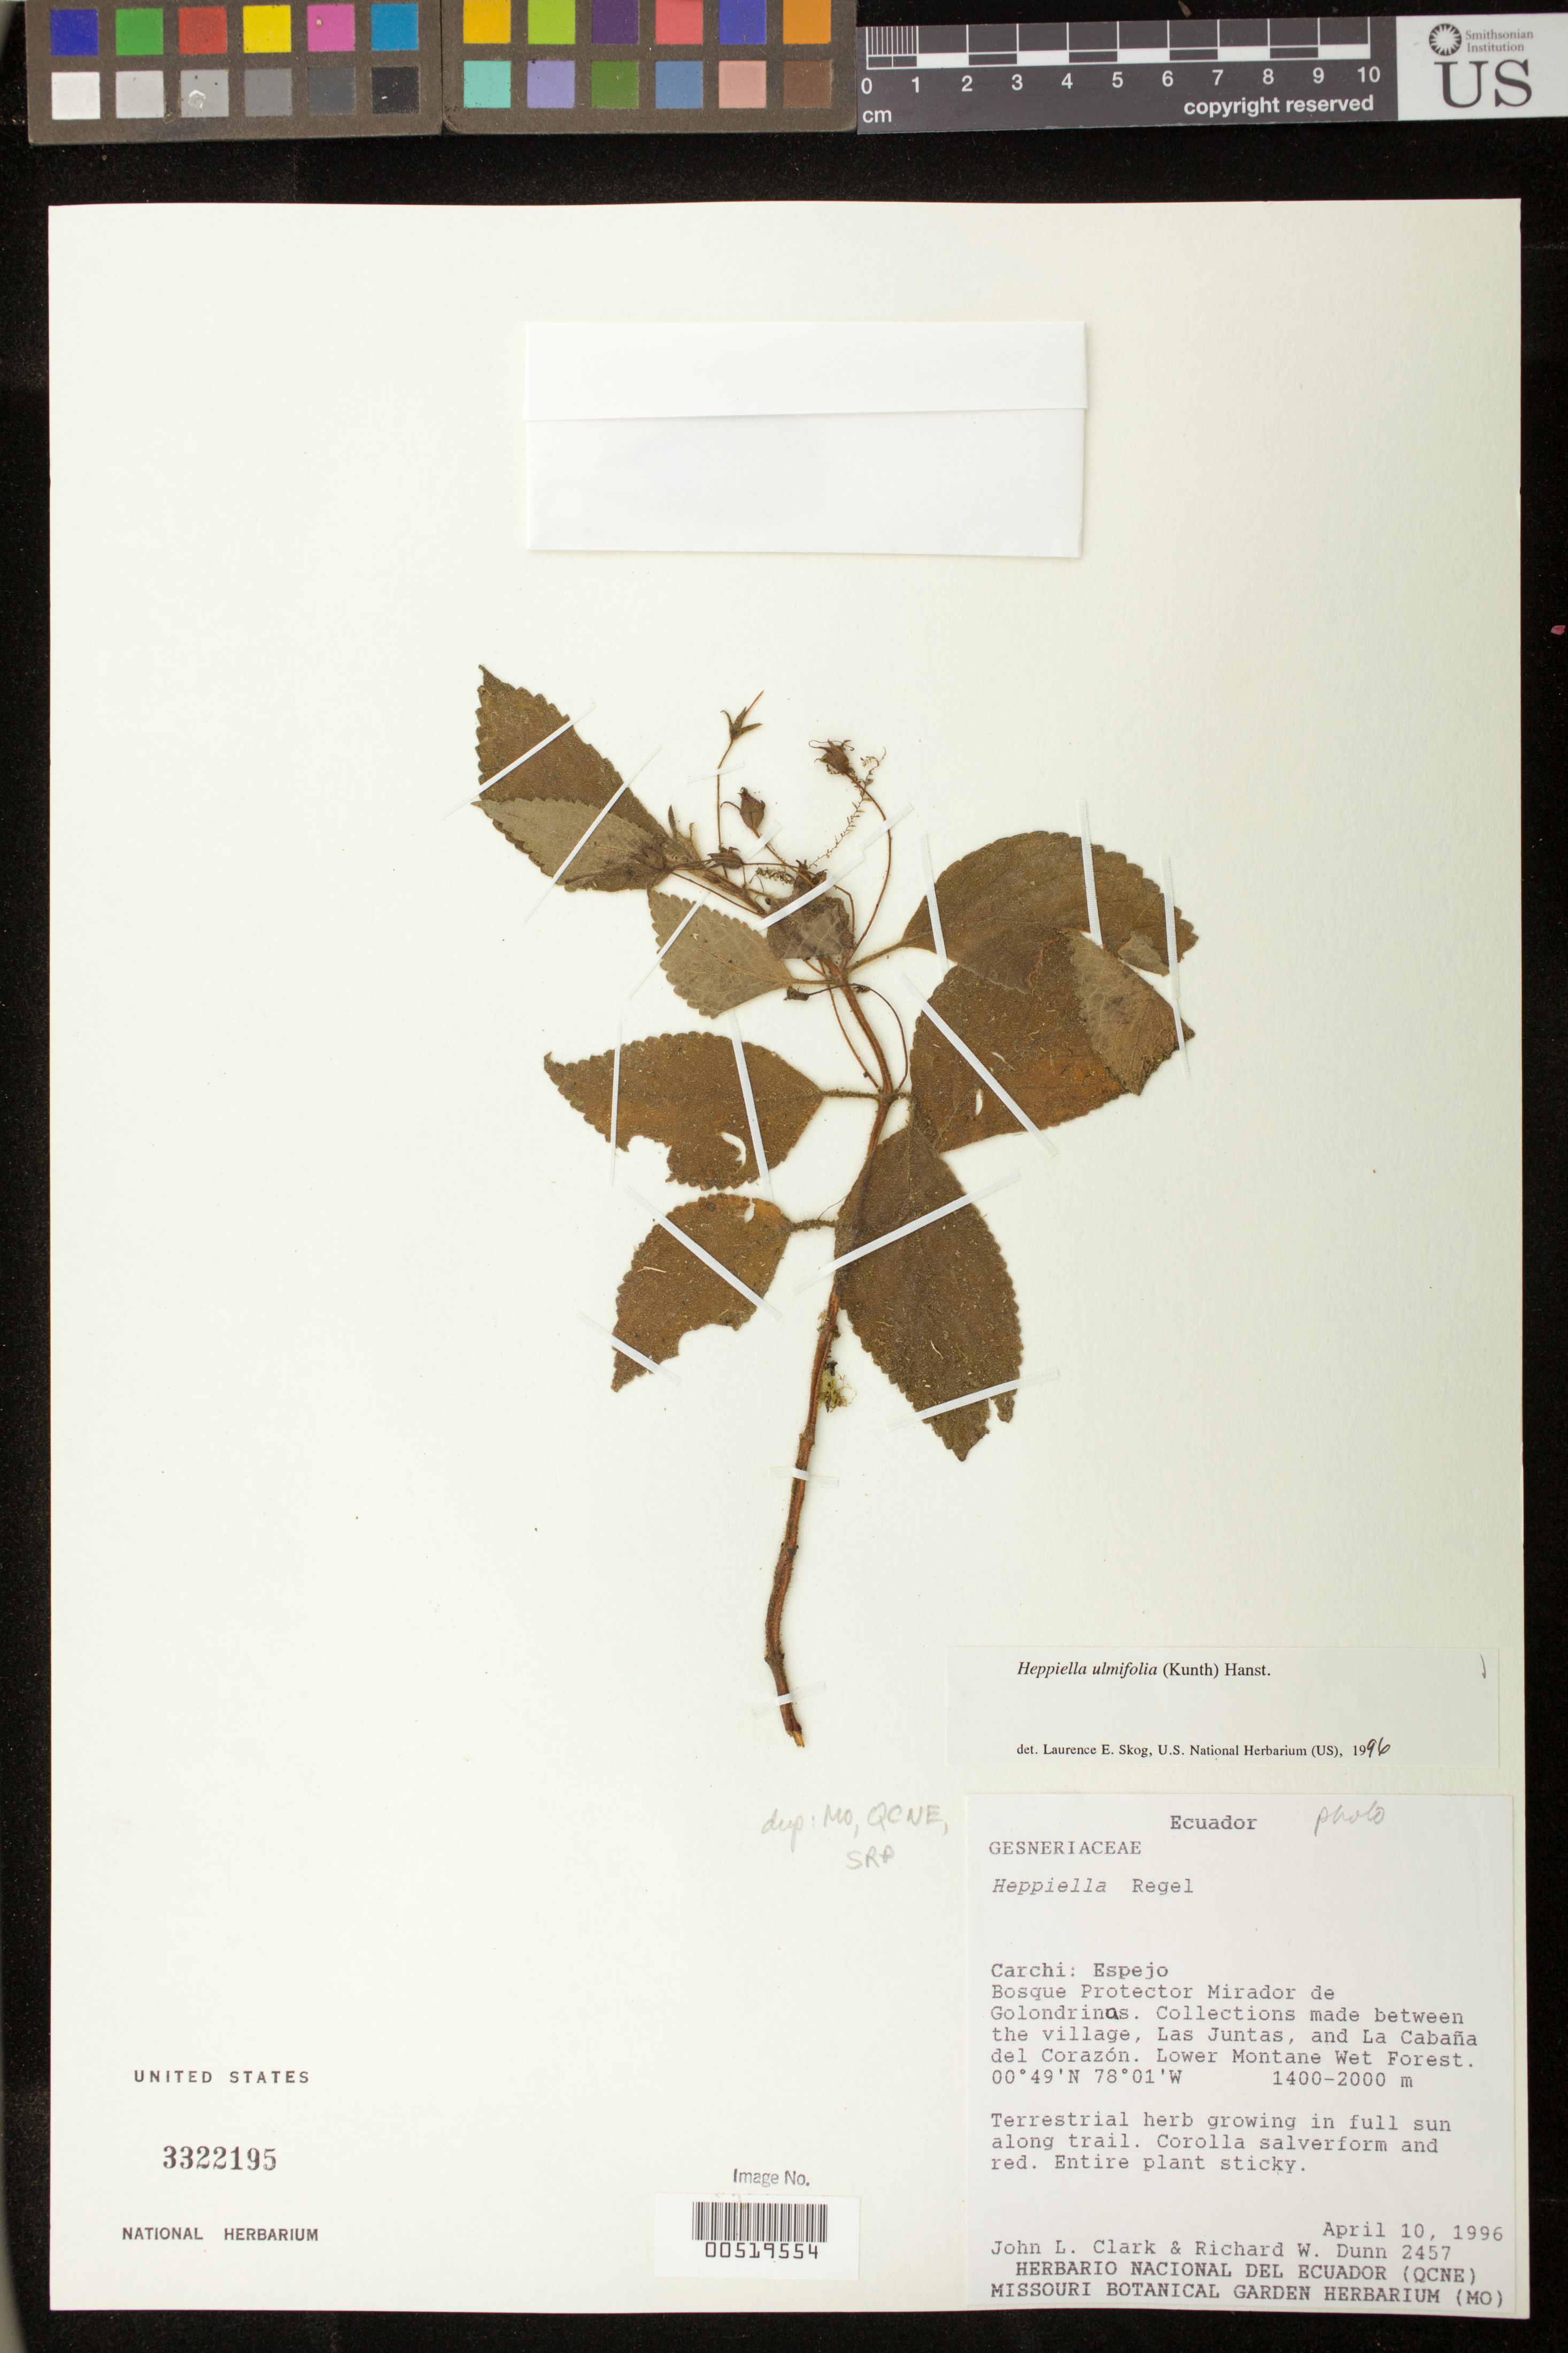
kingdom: Plantae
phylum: Tracheophyta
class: Magnoliopsida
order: Lamiales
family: Gesneriaceae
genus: Heppiella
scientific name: Heppiella ulmifolia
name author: (Kunth) Hanst.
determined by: Skog, Laurence E.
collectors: J. L. Clark & R. Dunn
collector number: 2457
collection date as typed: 10 Apr 1996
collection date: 1996-04-10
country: Ecuador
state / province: Carchi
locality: Espejo; Bosque Protector Mirador de Golondrinas; between the village, Las Juntas, and La Cabaña del Corazón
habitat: Lower montane wet forest; growing in full sun along trail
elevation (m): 1400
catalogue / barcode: US 3322195